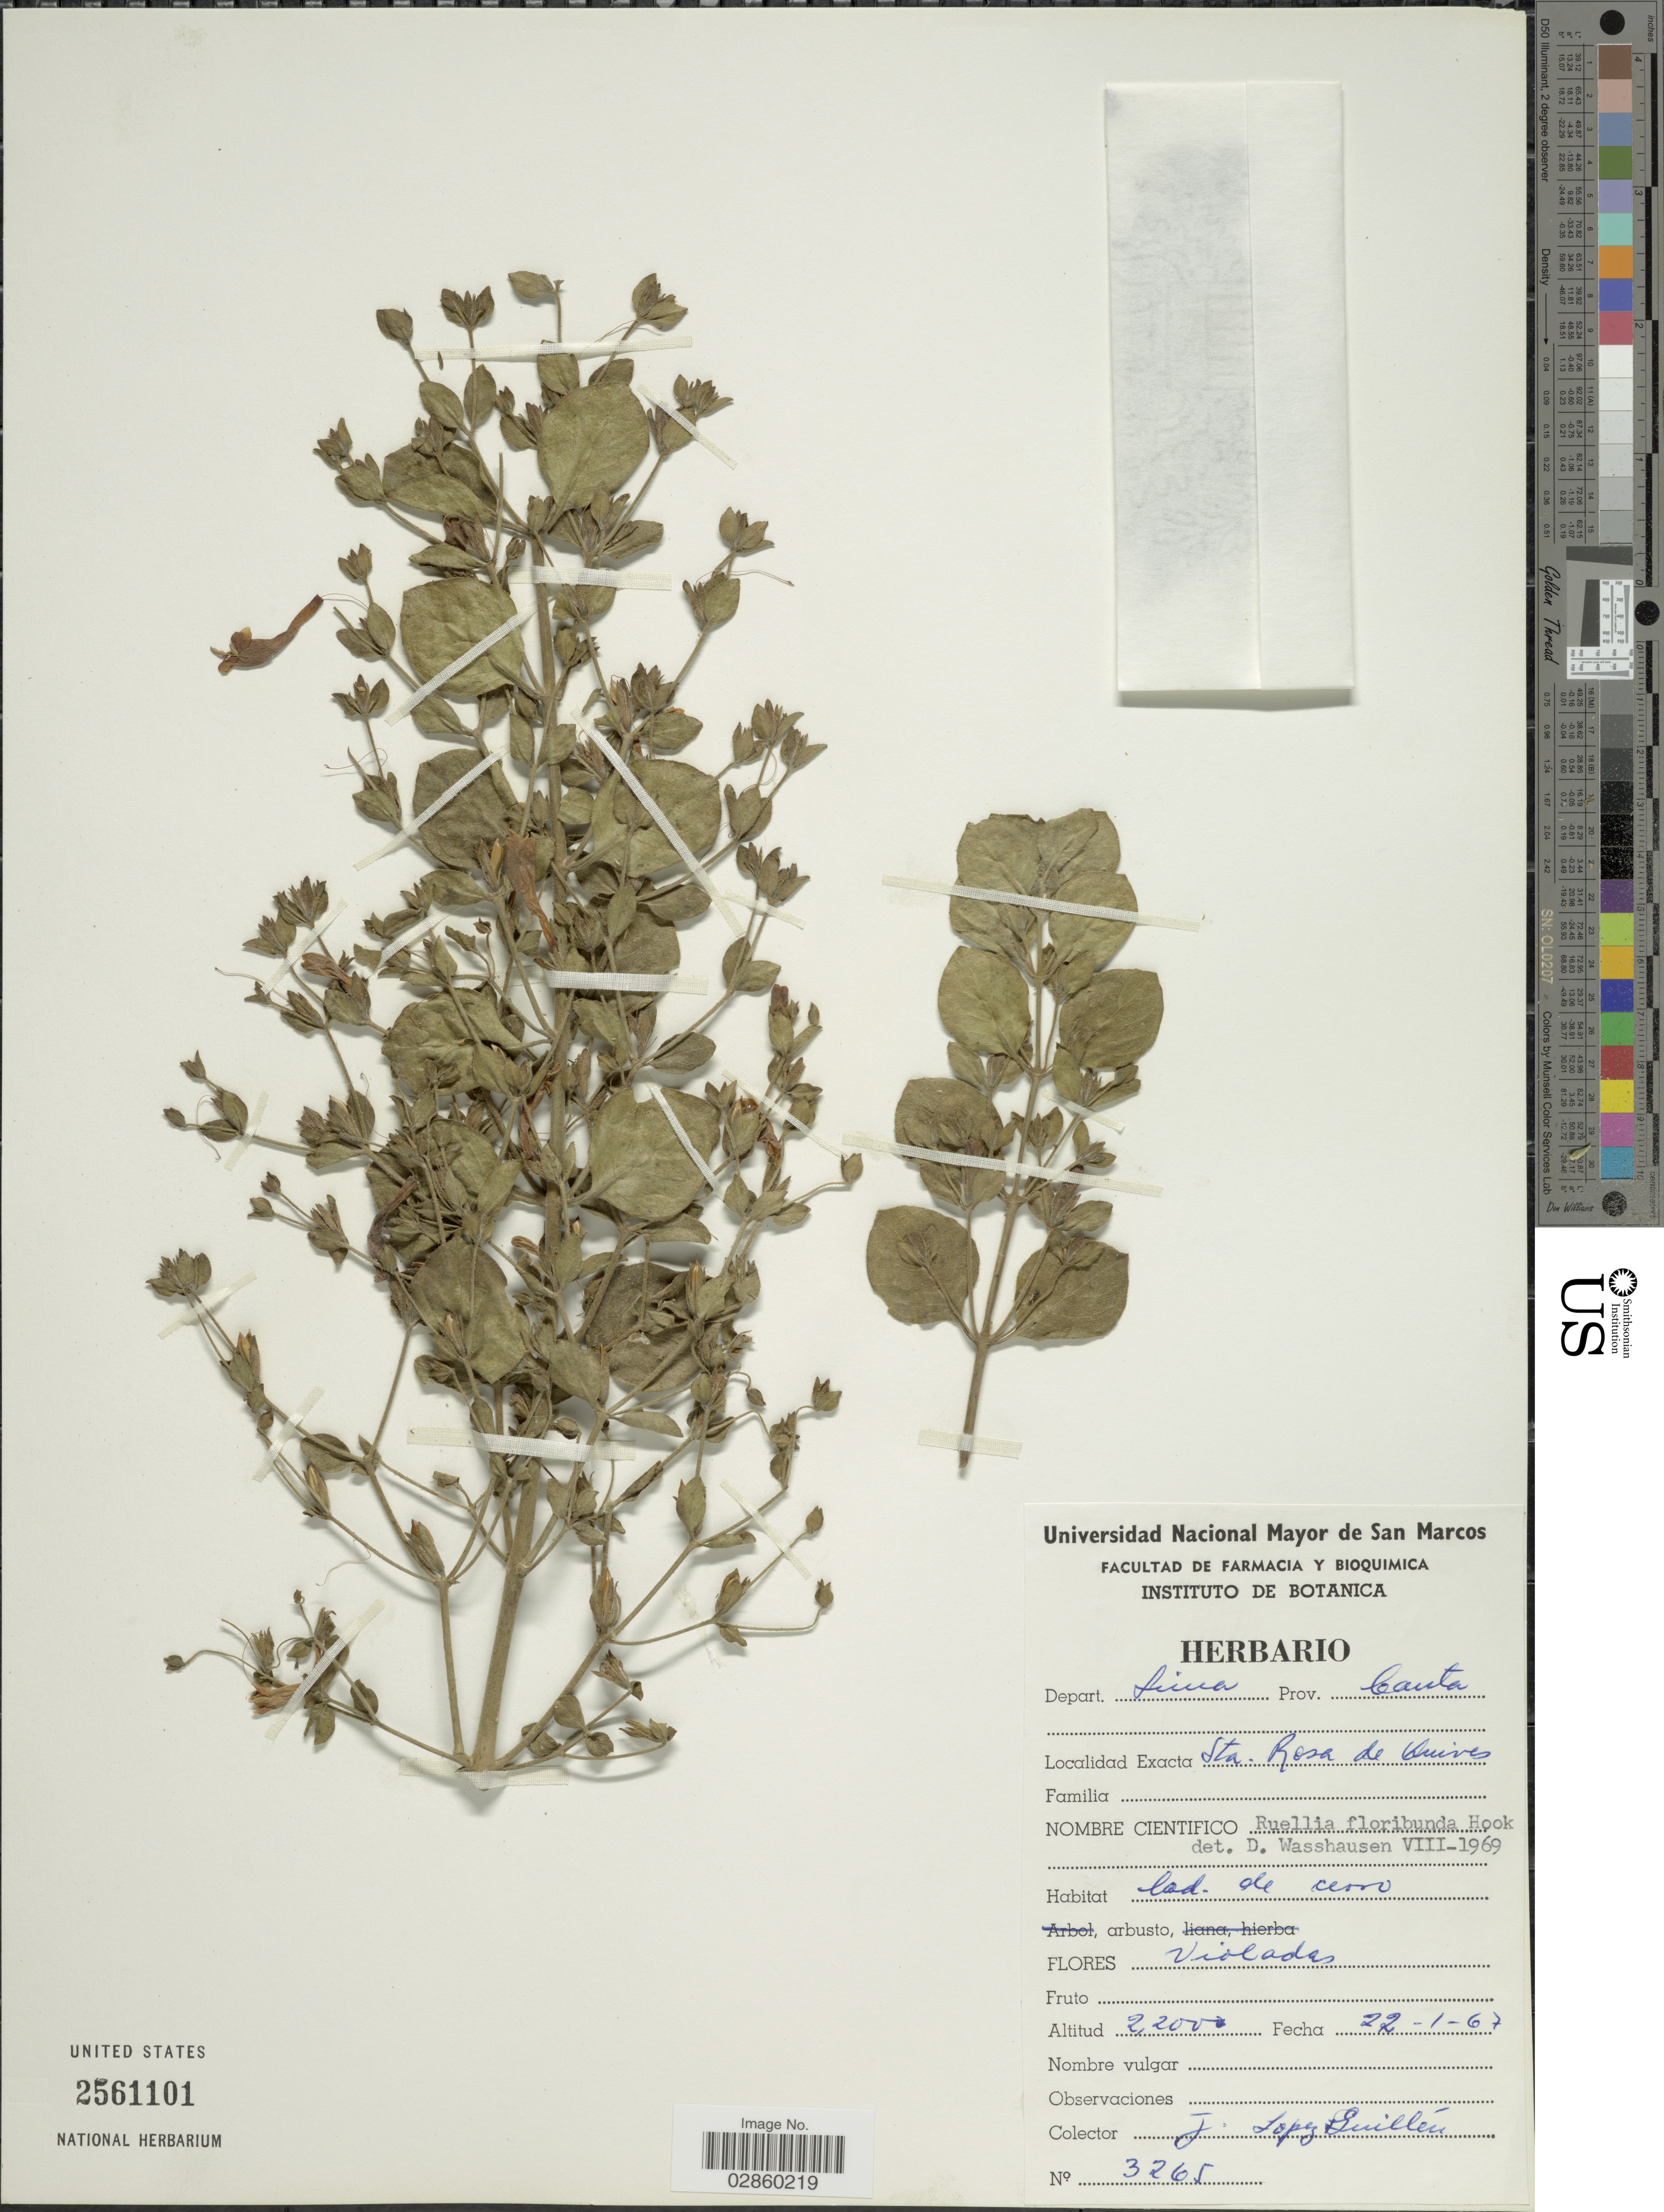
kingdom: Plantae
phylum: Tracheophyta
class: Magnoliopsida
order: Lamiales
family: Acanthaceae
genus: Ruellia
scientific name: Ruellia floribunda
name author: Hook.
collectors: J. López Guillén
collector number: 3265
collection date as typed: Transcribed d/m/y: 22/1/67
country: Peru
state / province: Lima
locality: Depart. Lima, Prov. Canta, Sta. Rosa de Quives.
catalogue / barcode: US 2561101